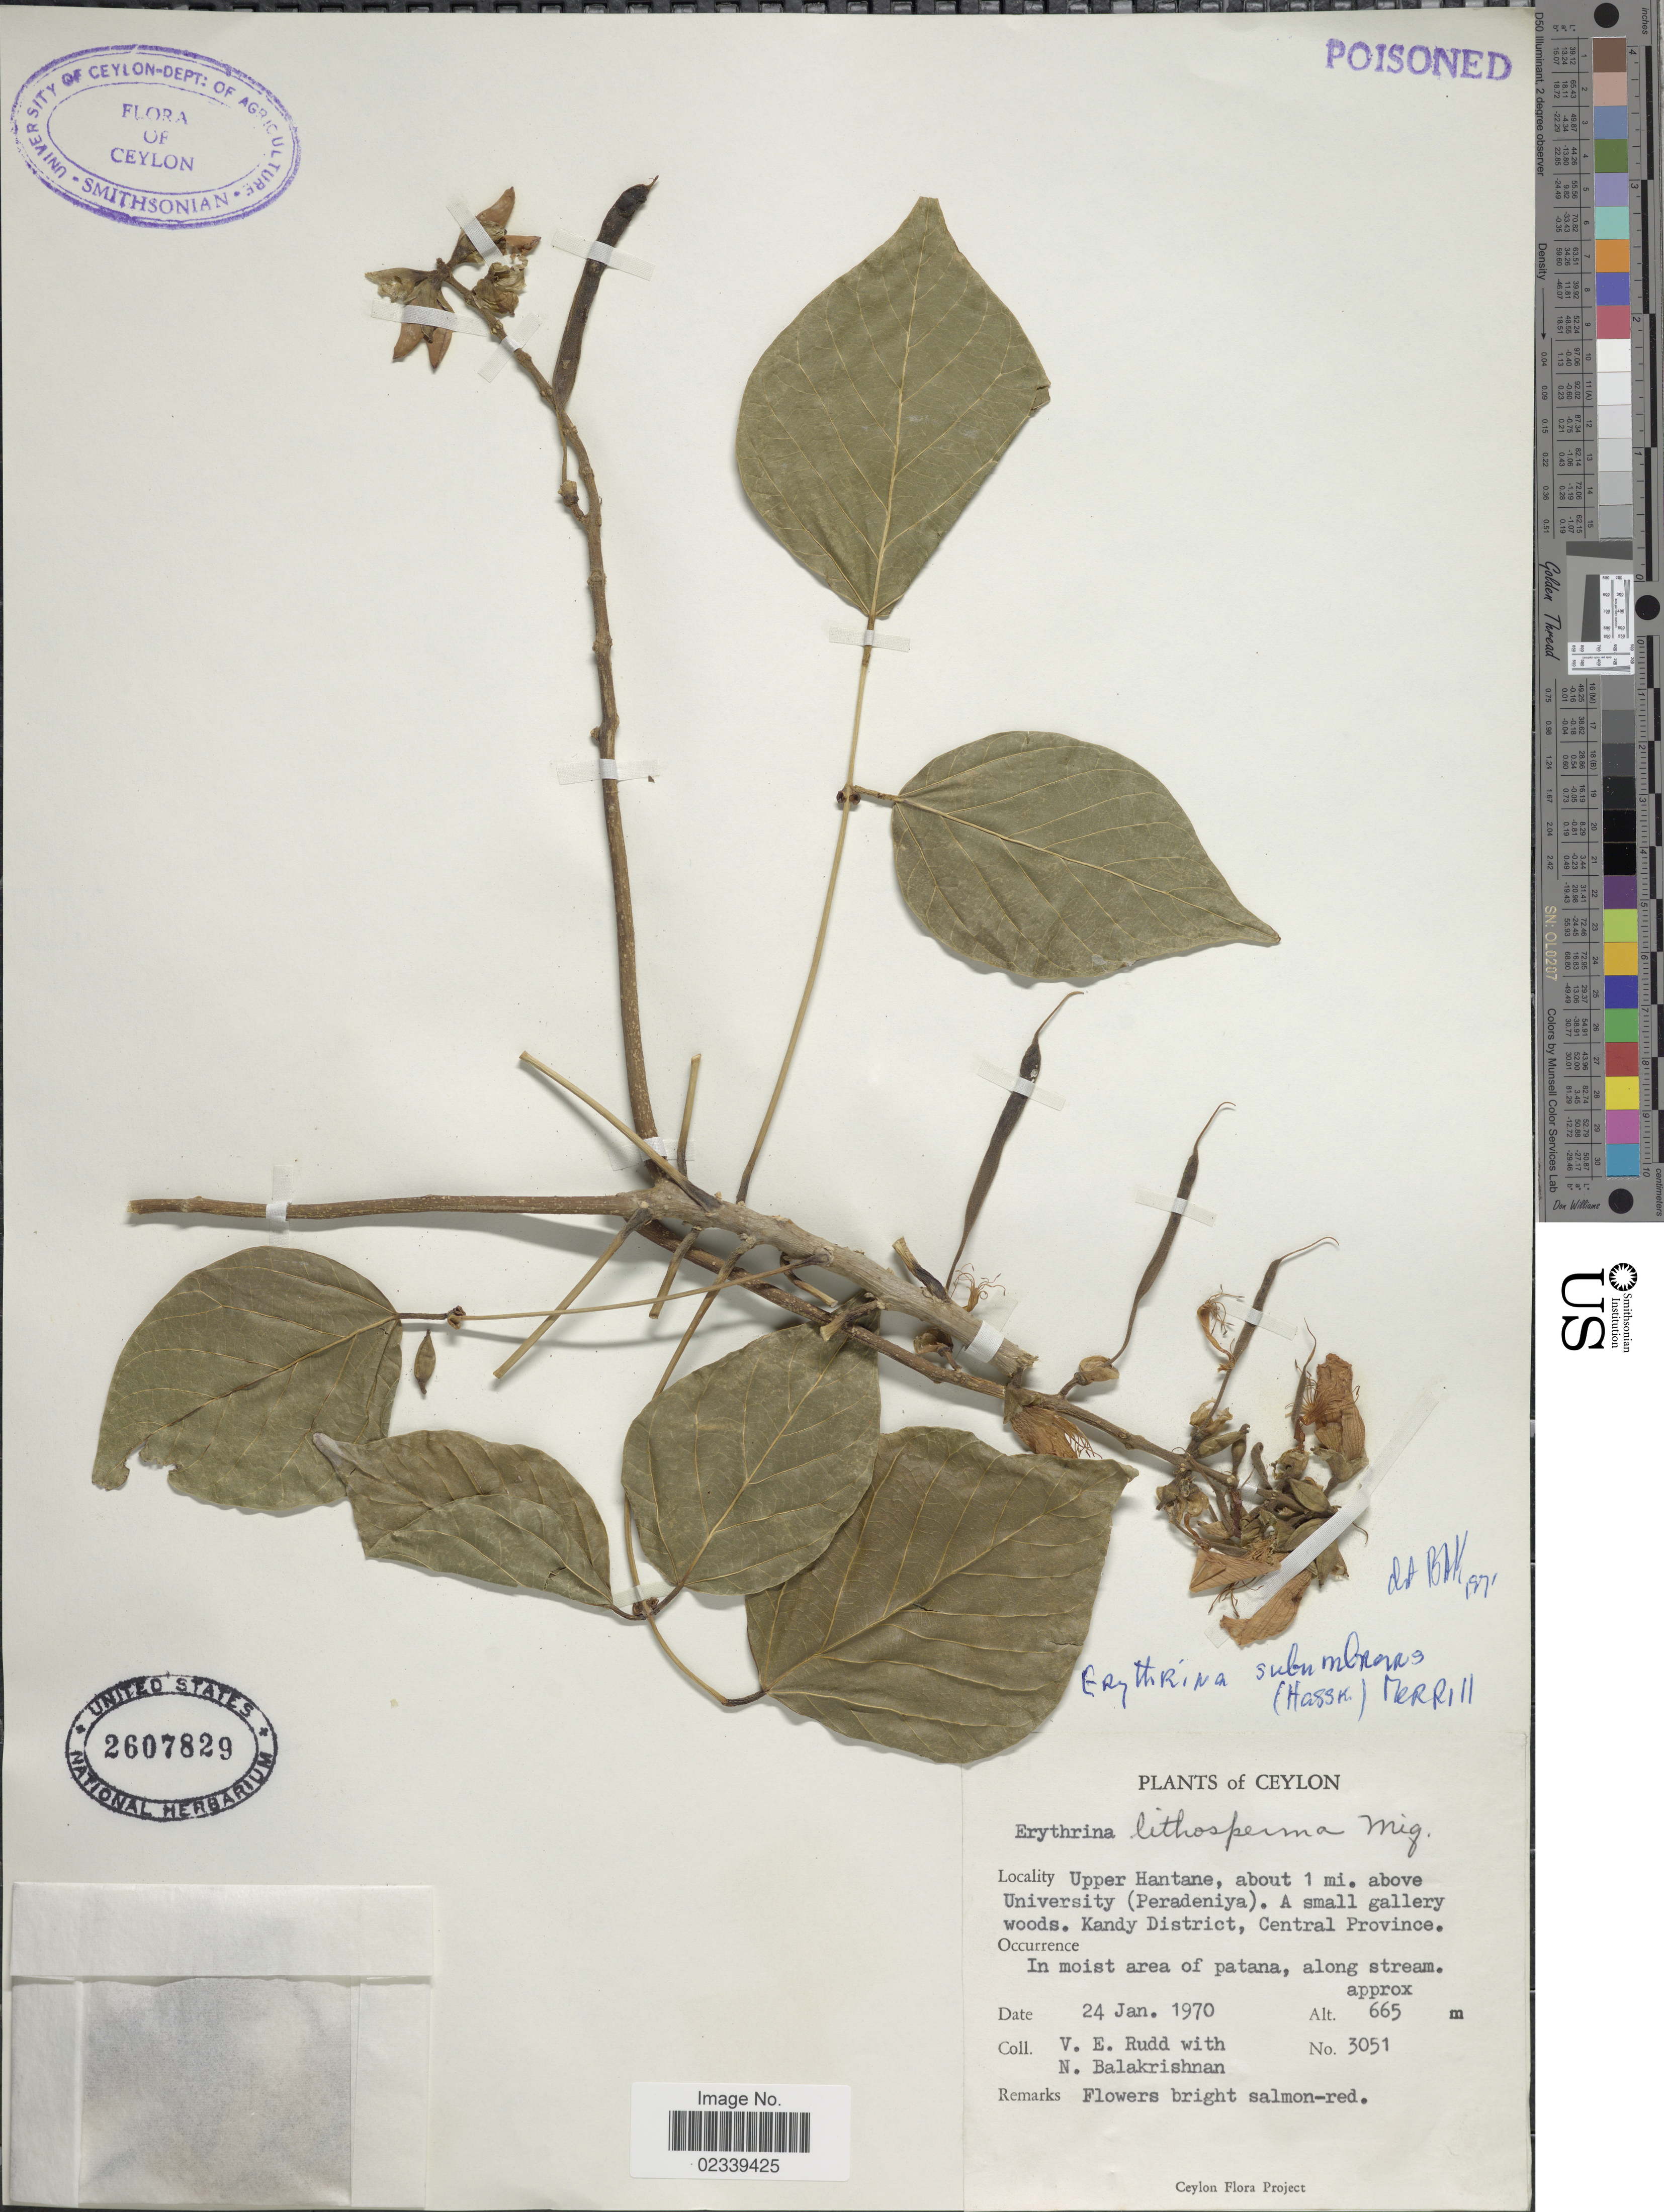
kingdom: Plantae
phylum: Tracheophyta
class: Magnoliopsida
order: Fabales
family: Fabaceae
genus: Erythrina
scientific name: Erythrina subumbrans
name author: (Hassk.) Merr.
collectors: V. E. Rudd & N. Balakrishnan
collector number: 3051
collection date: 1970-01-24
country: Sri Lanka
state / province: Central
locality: Ceylon, Upper Hantane, about 1 mi. above University (Peradeniya), a small gallery woods, Kandy District, in moist area of patona, along stream.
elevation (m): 665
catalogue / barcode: US 2607829